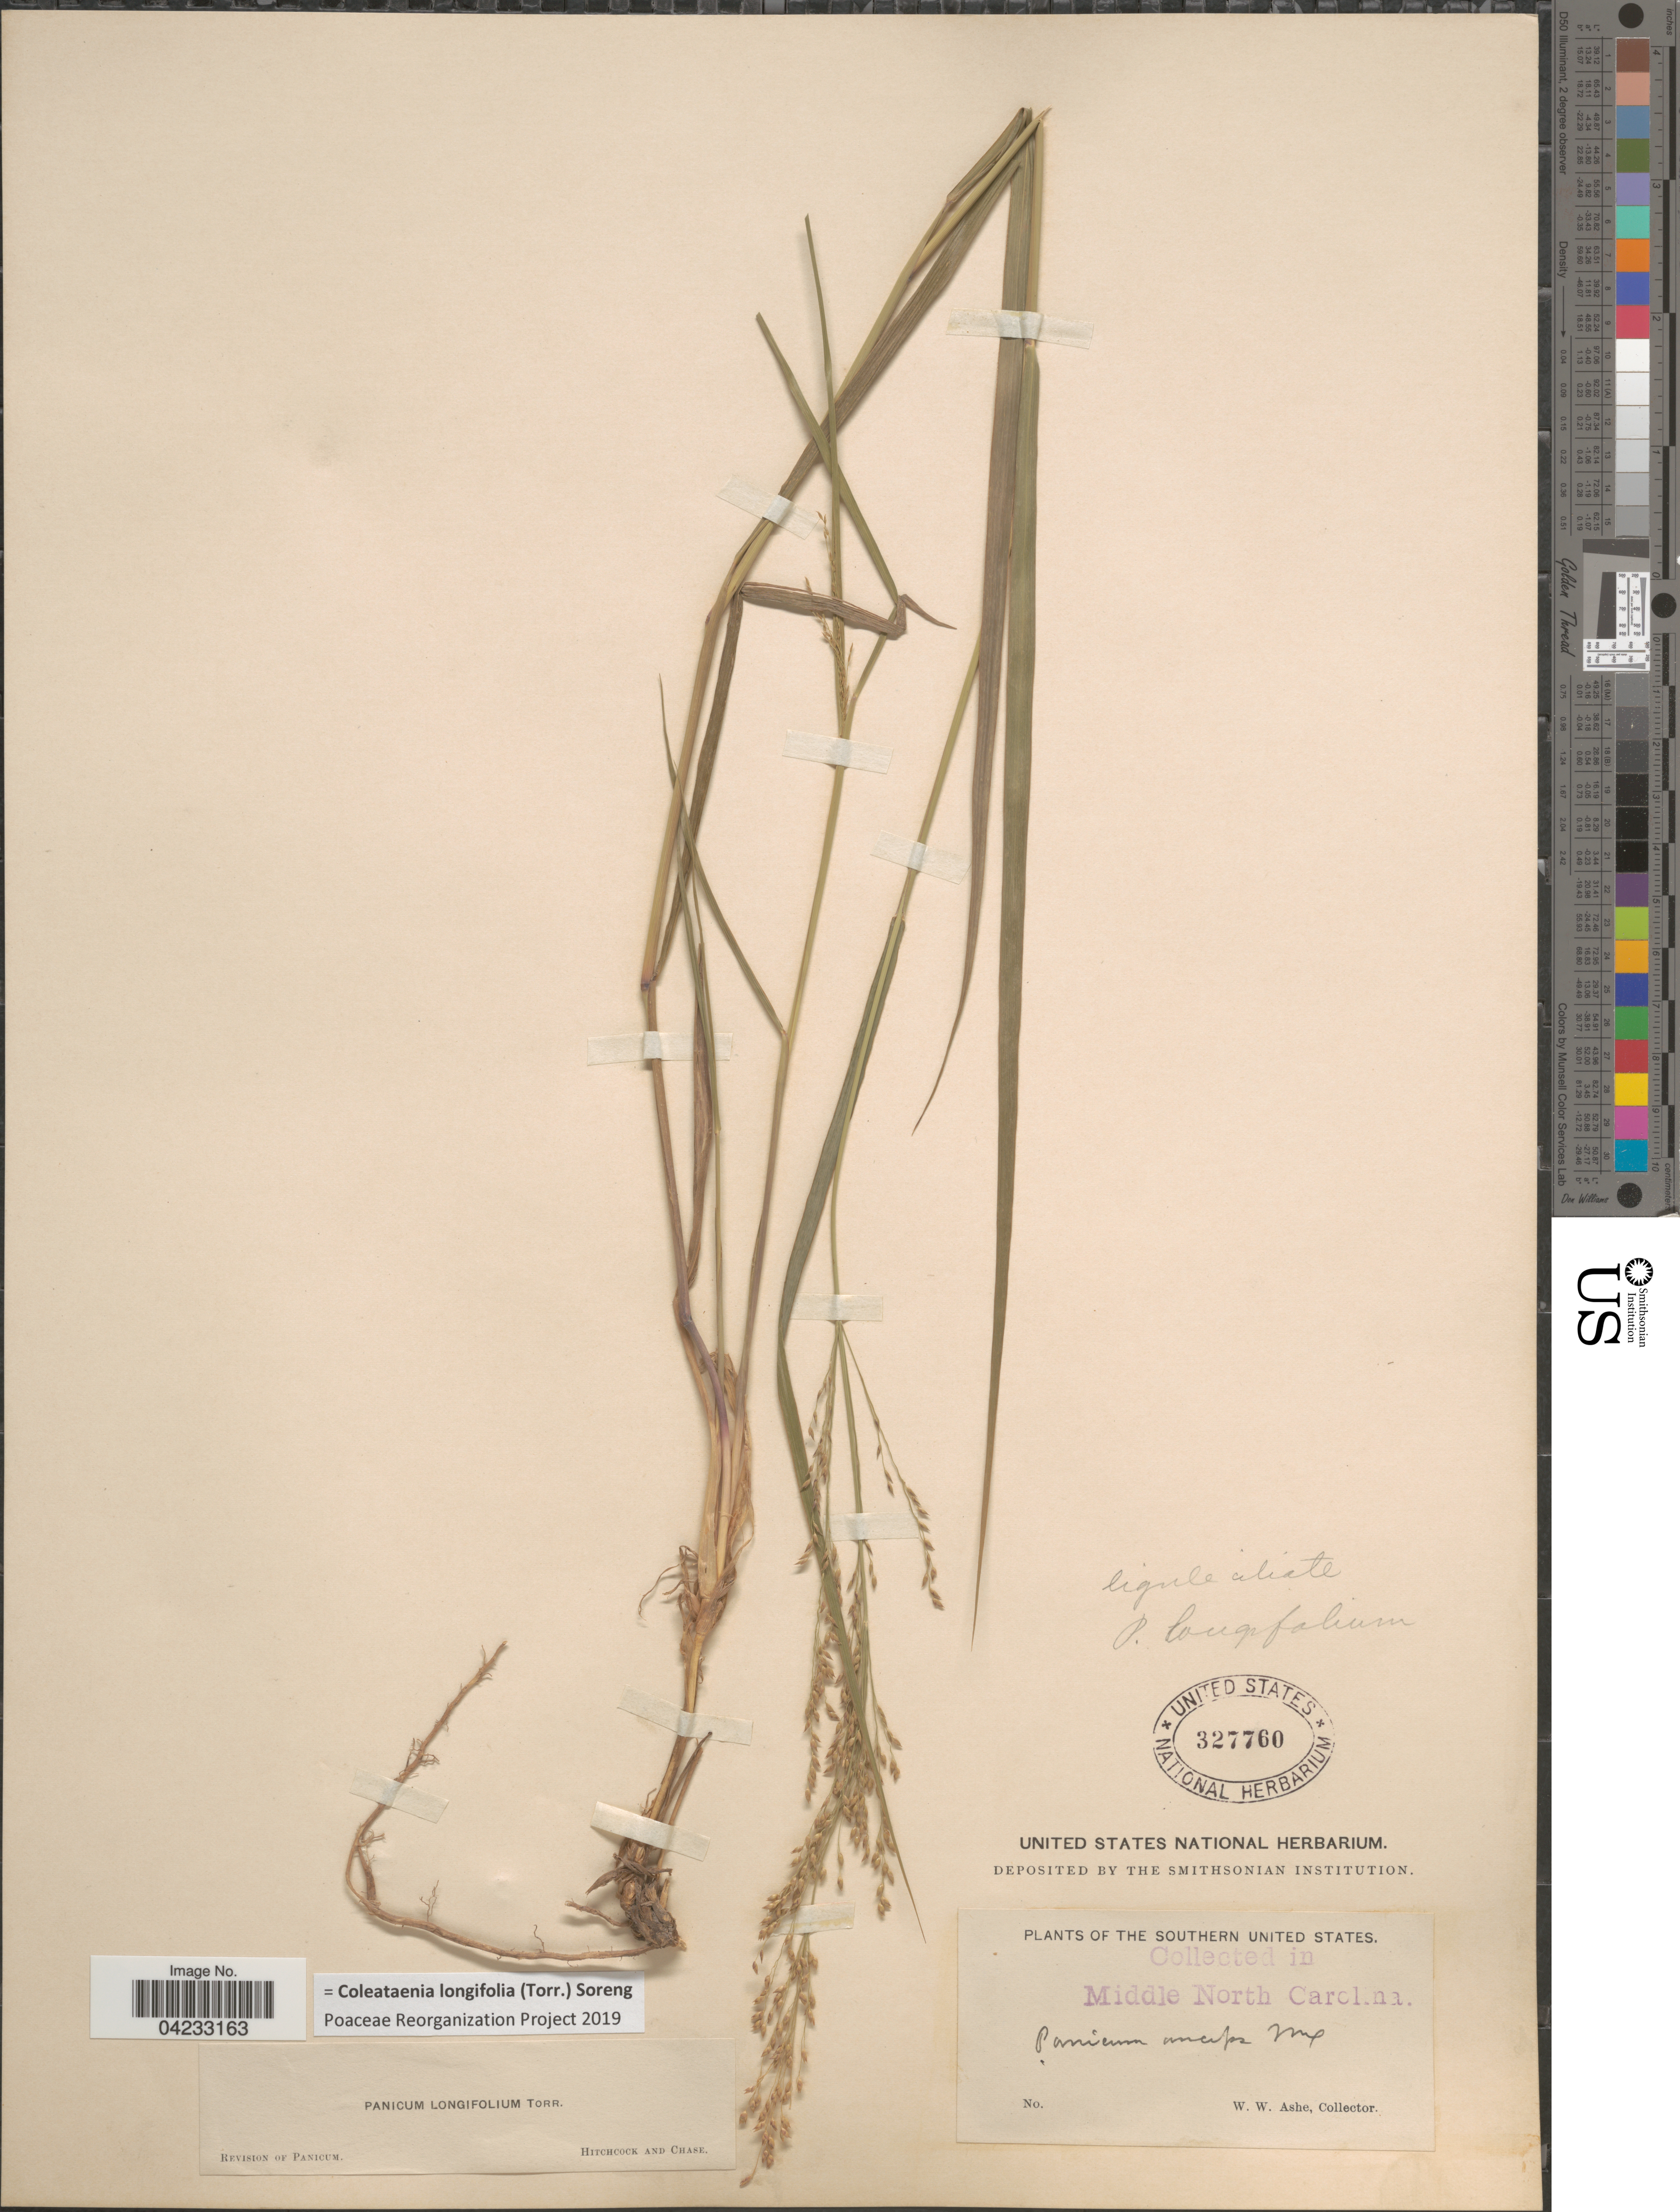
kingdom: Plantae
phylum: Tracheophyta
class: Liliopsida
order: Poales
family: Poaceae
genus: Coleataenia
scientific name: Coleataenia longifolia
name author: (Torr.) Soreng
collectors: W. W. Ashe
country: United States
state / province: North Carolina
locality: The Southern United States. In Middle North Carolina.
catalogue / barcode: US 327760